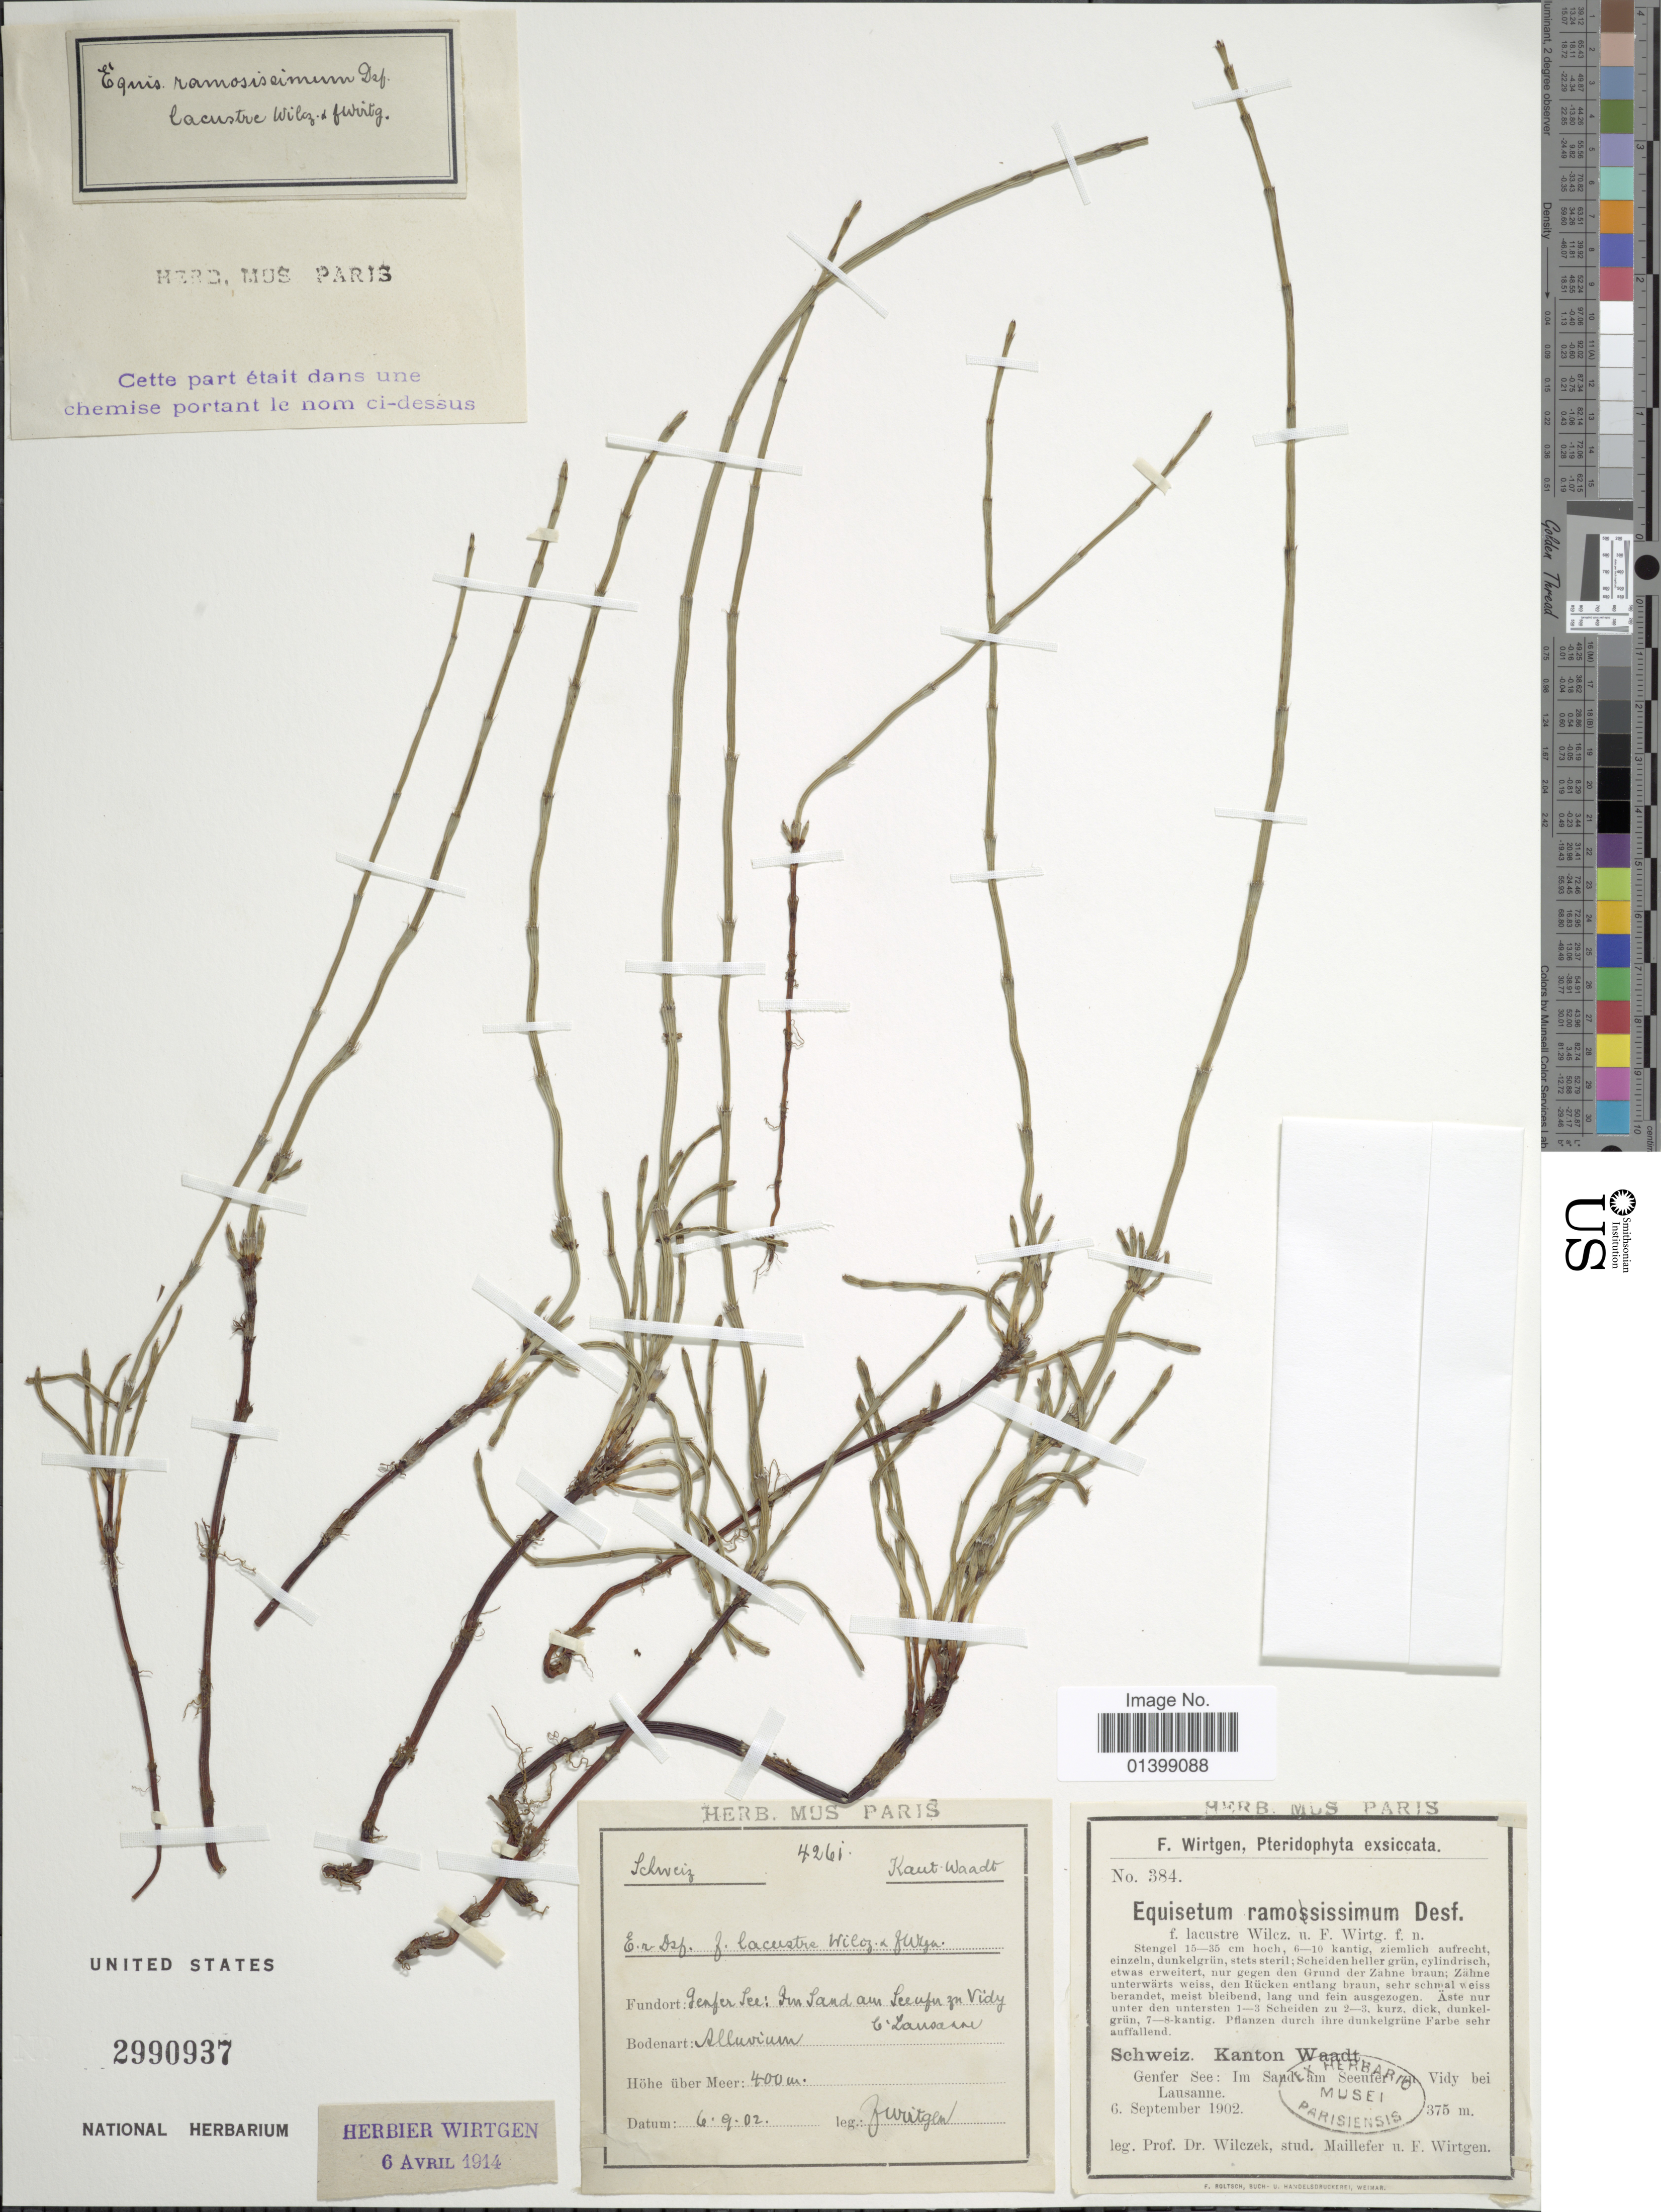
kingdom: Plantae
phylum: Tracheophyta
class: Polypodiopsida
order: Equisetales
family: Equisetaceae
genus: Equisetum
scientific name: Equisetum ramosissimum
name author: Desf.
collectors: Wilczek, -. Maillefer & F. Wirtgen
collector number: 384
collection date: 1902-09-09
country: Switzerland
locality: Schweiz, Kanton Waadt, Genfer See: Im Sand am Seeuter in Vidy bei Lausanne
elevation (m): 375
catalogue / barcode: US 2990937